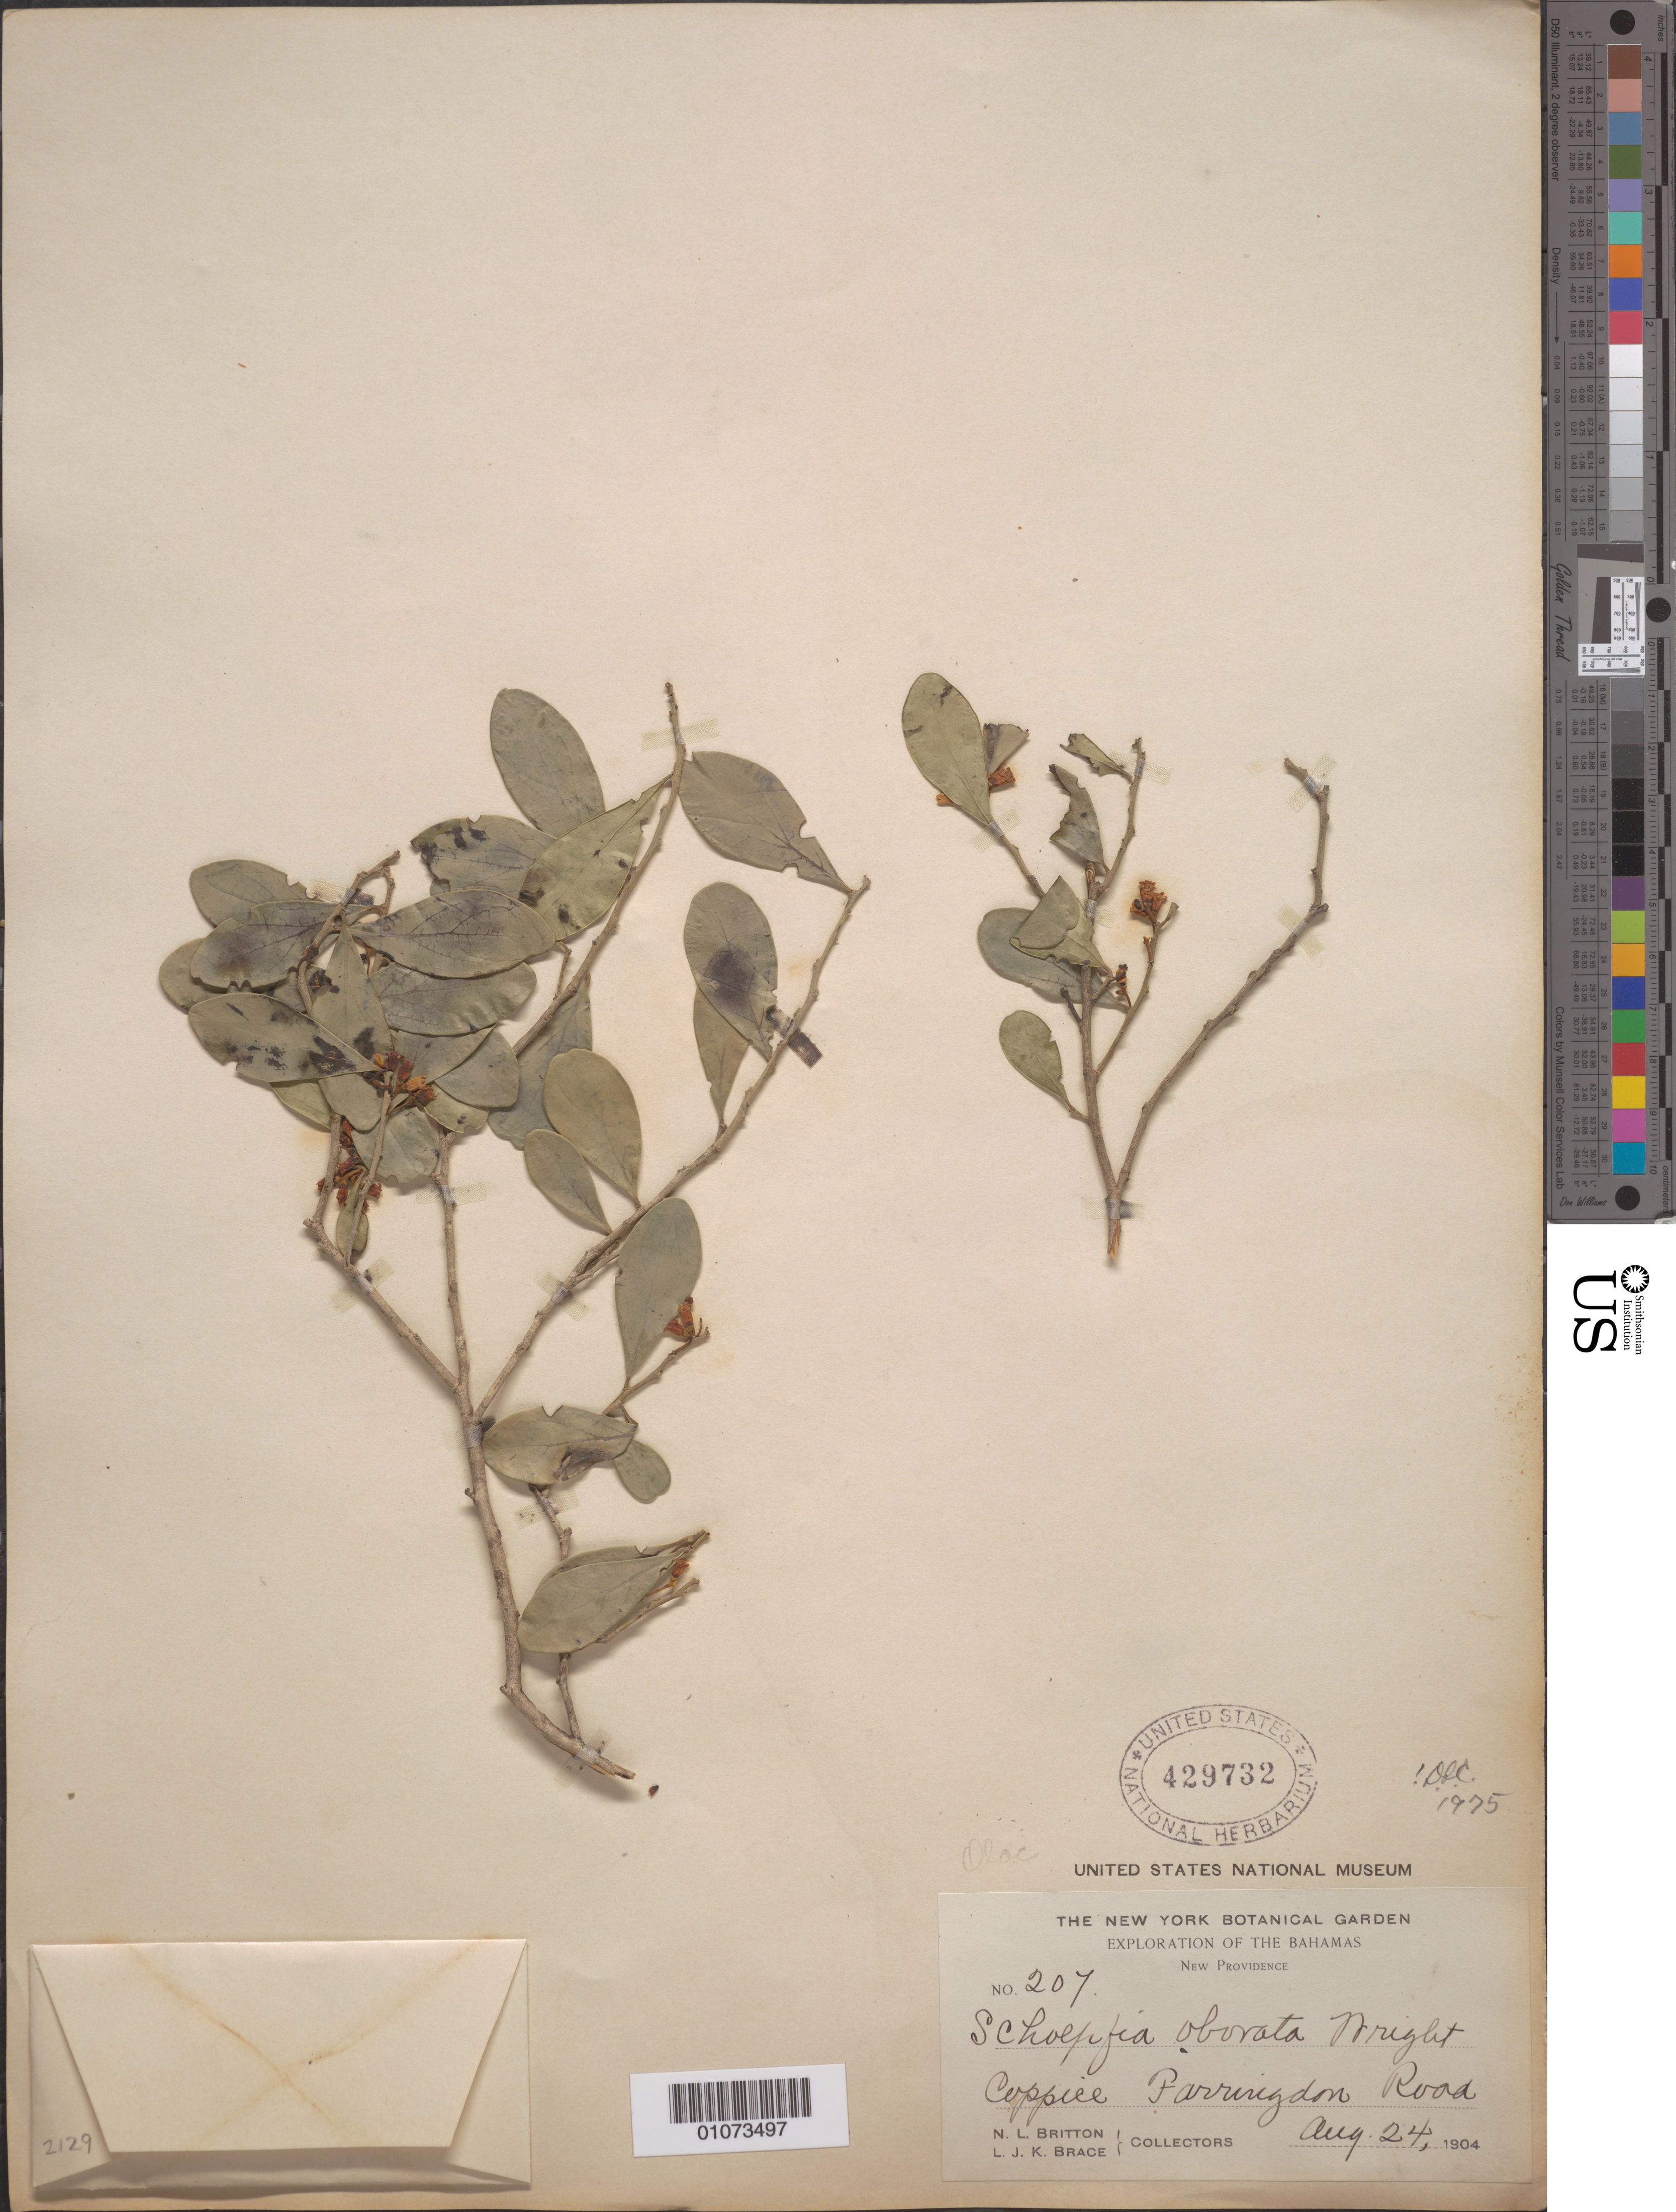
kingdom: Plantae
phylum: Tracheophyta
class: Magnoliopsida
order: Santalales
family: Schoepfiaceae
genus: Schoepfia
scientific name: Schoepfia obovata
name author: C. Wright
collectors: N. Britton & L. J. K. Brace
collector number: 207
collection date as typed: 24 Aug 1904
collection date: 1904-08-24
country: Bahamas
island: New Providence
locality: Coppice Farruigdon Road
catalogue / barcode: US 429732